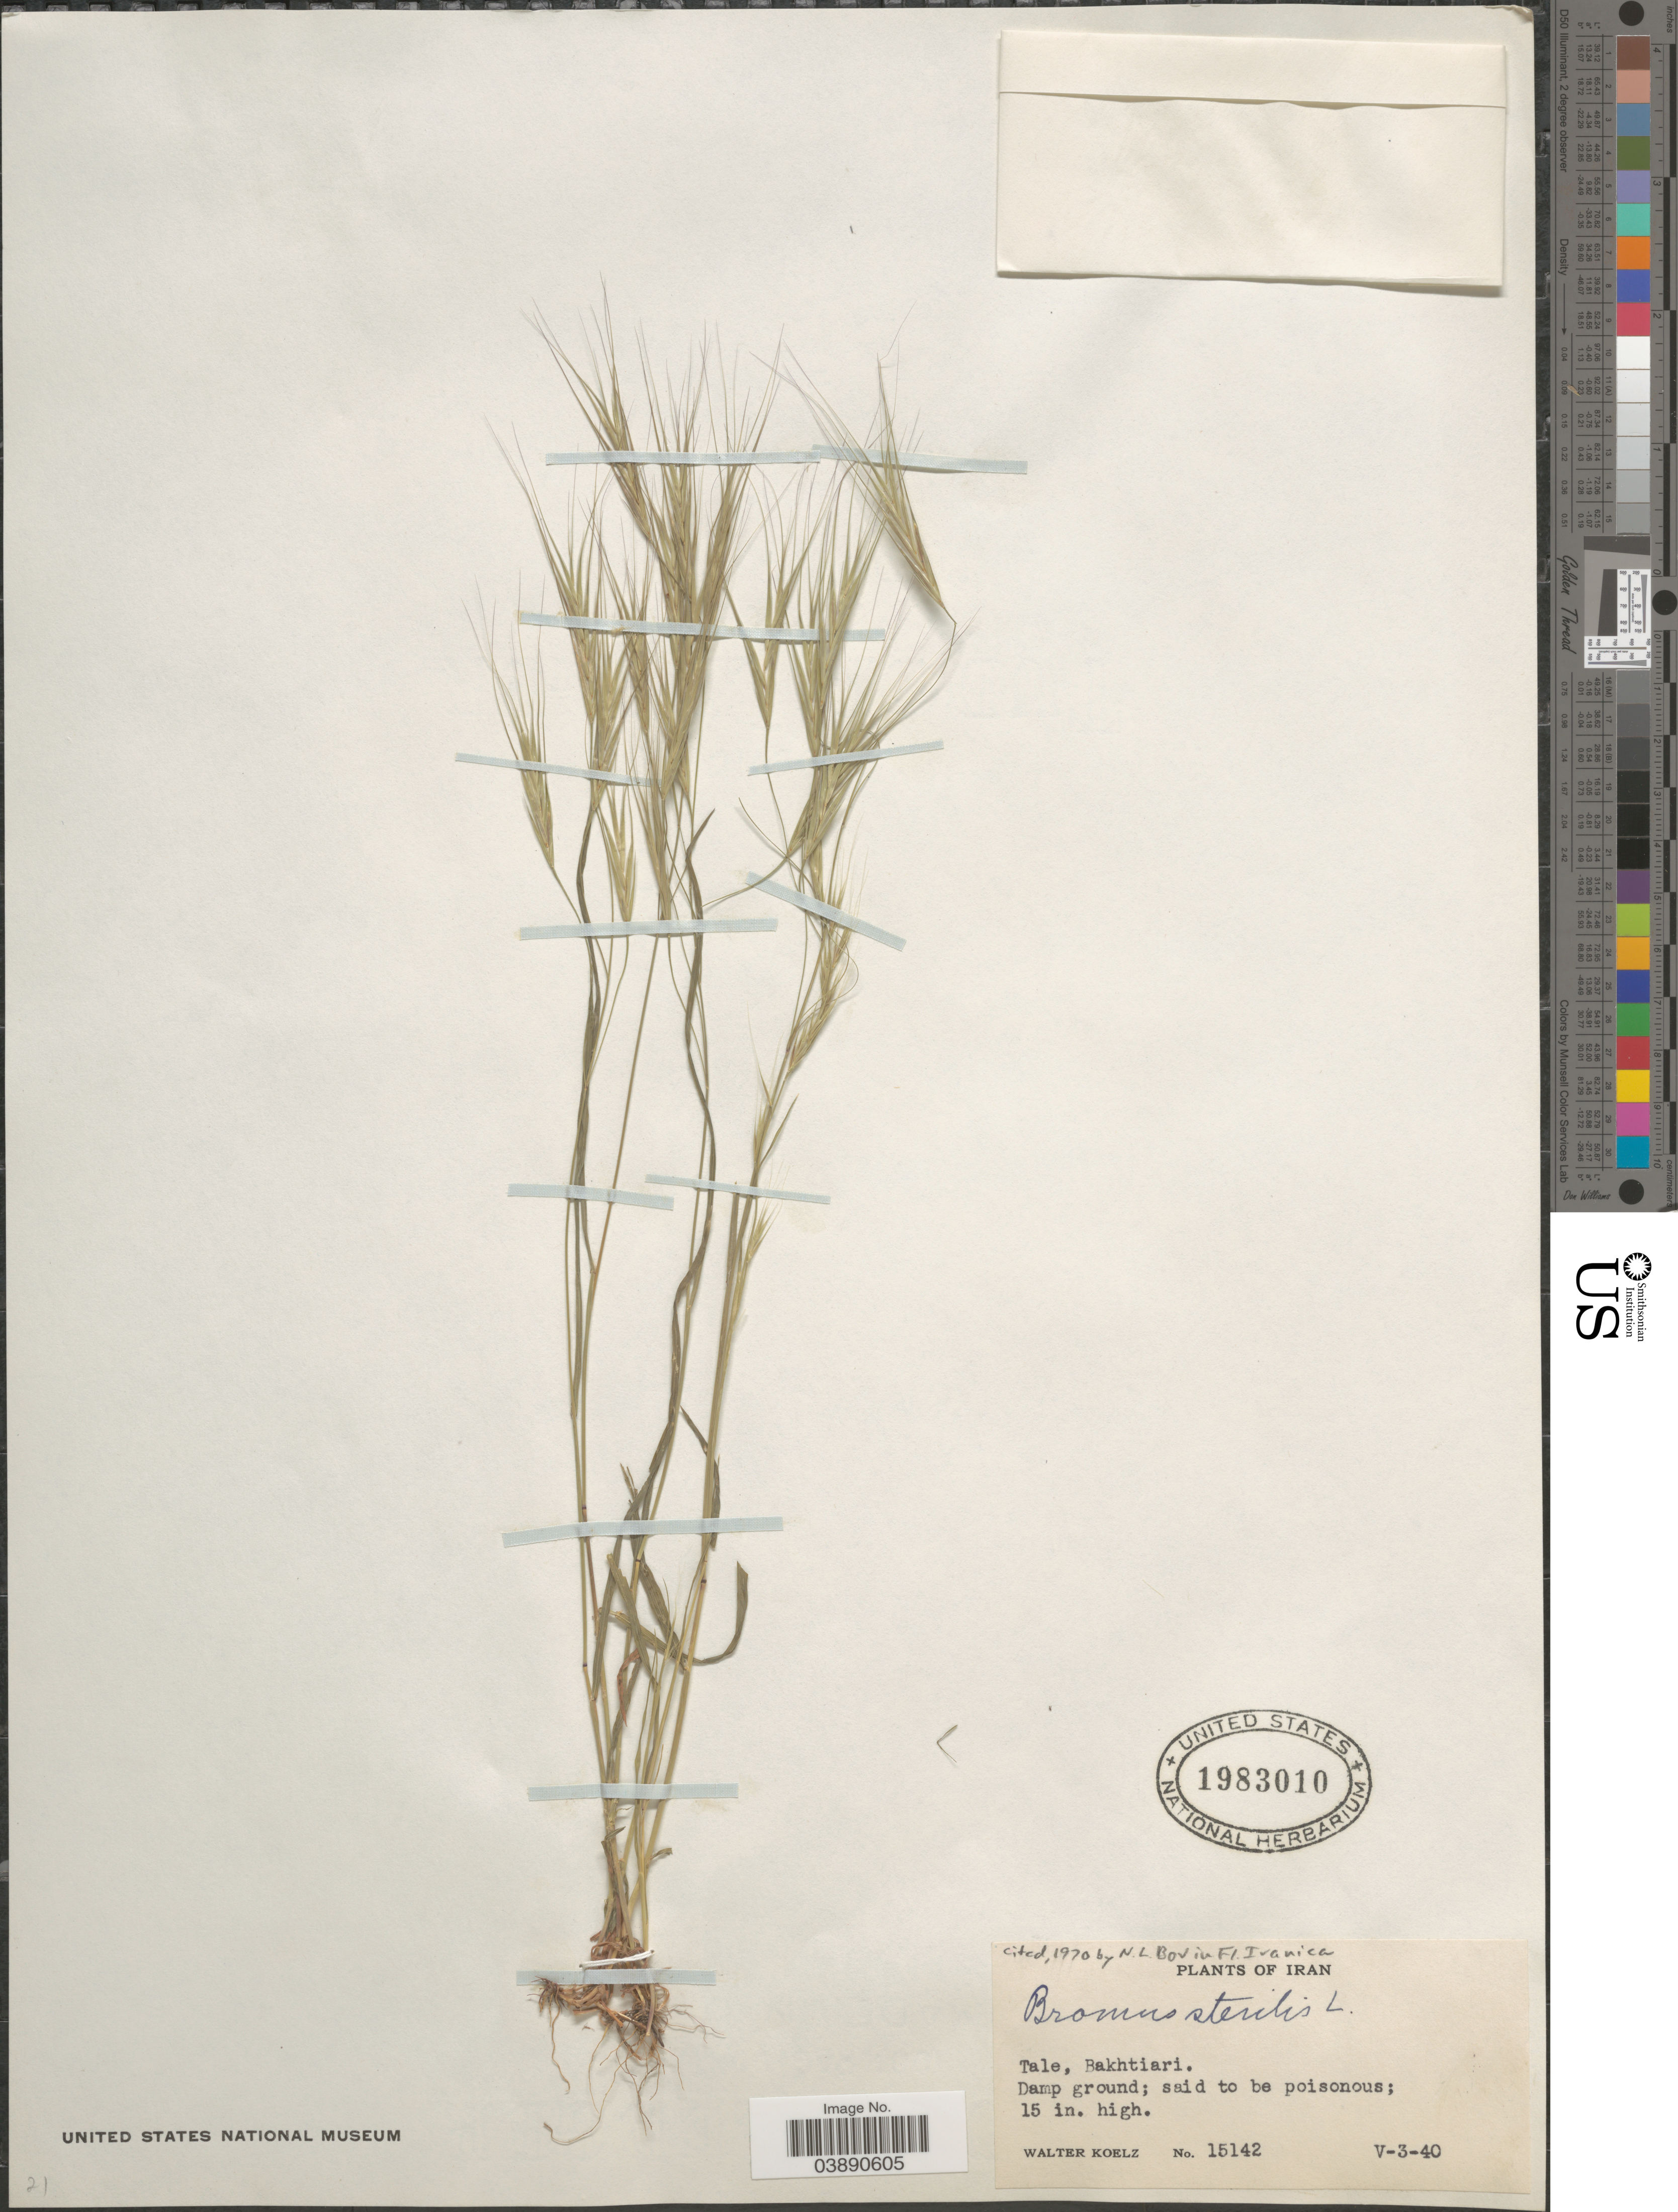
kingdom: Plantae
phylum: Tracheophyta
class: Liliopsida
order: Poales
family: Poaceae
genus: Bromus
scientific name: Bromus sterilis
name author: L.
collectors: W. N. Koelz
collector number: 15142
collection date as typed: Transcribed d/m/y: 3/5/40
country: Iran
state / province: Chahar Mahaal and Bakhtiari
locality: Tale, Bakhtiari.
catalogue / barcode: US 1983010